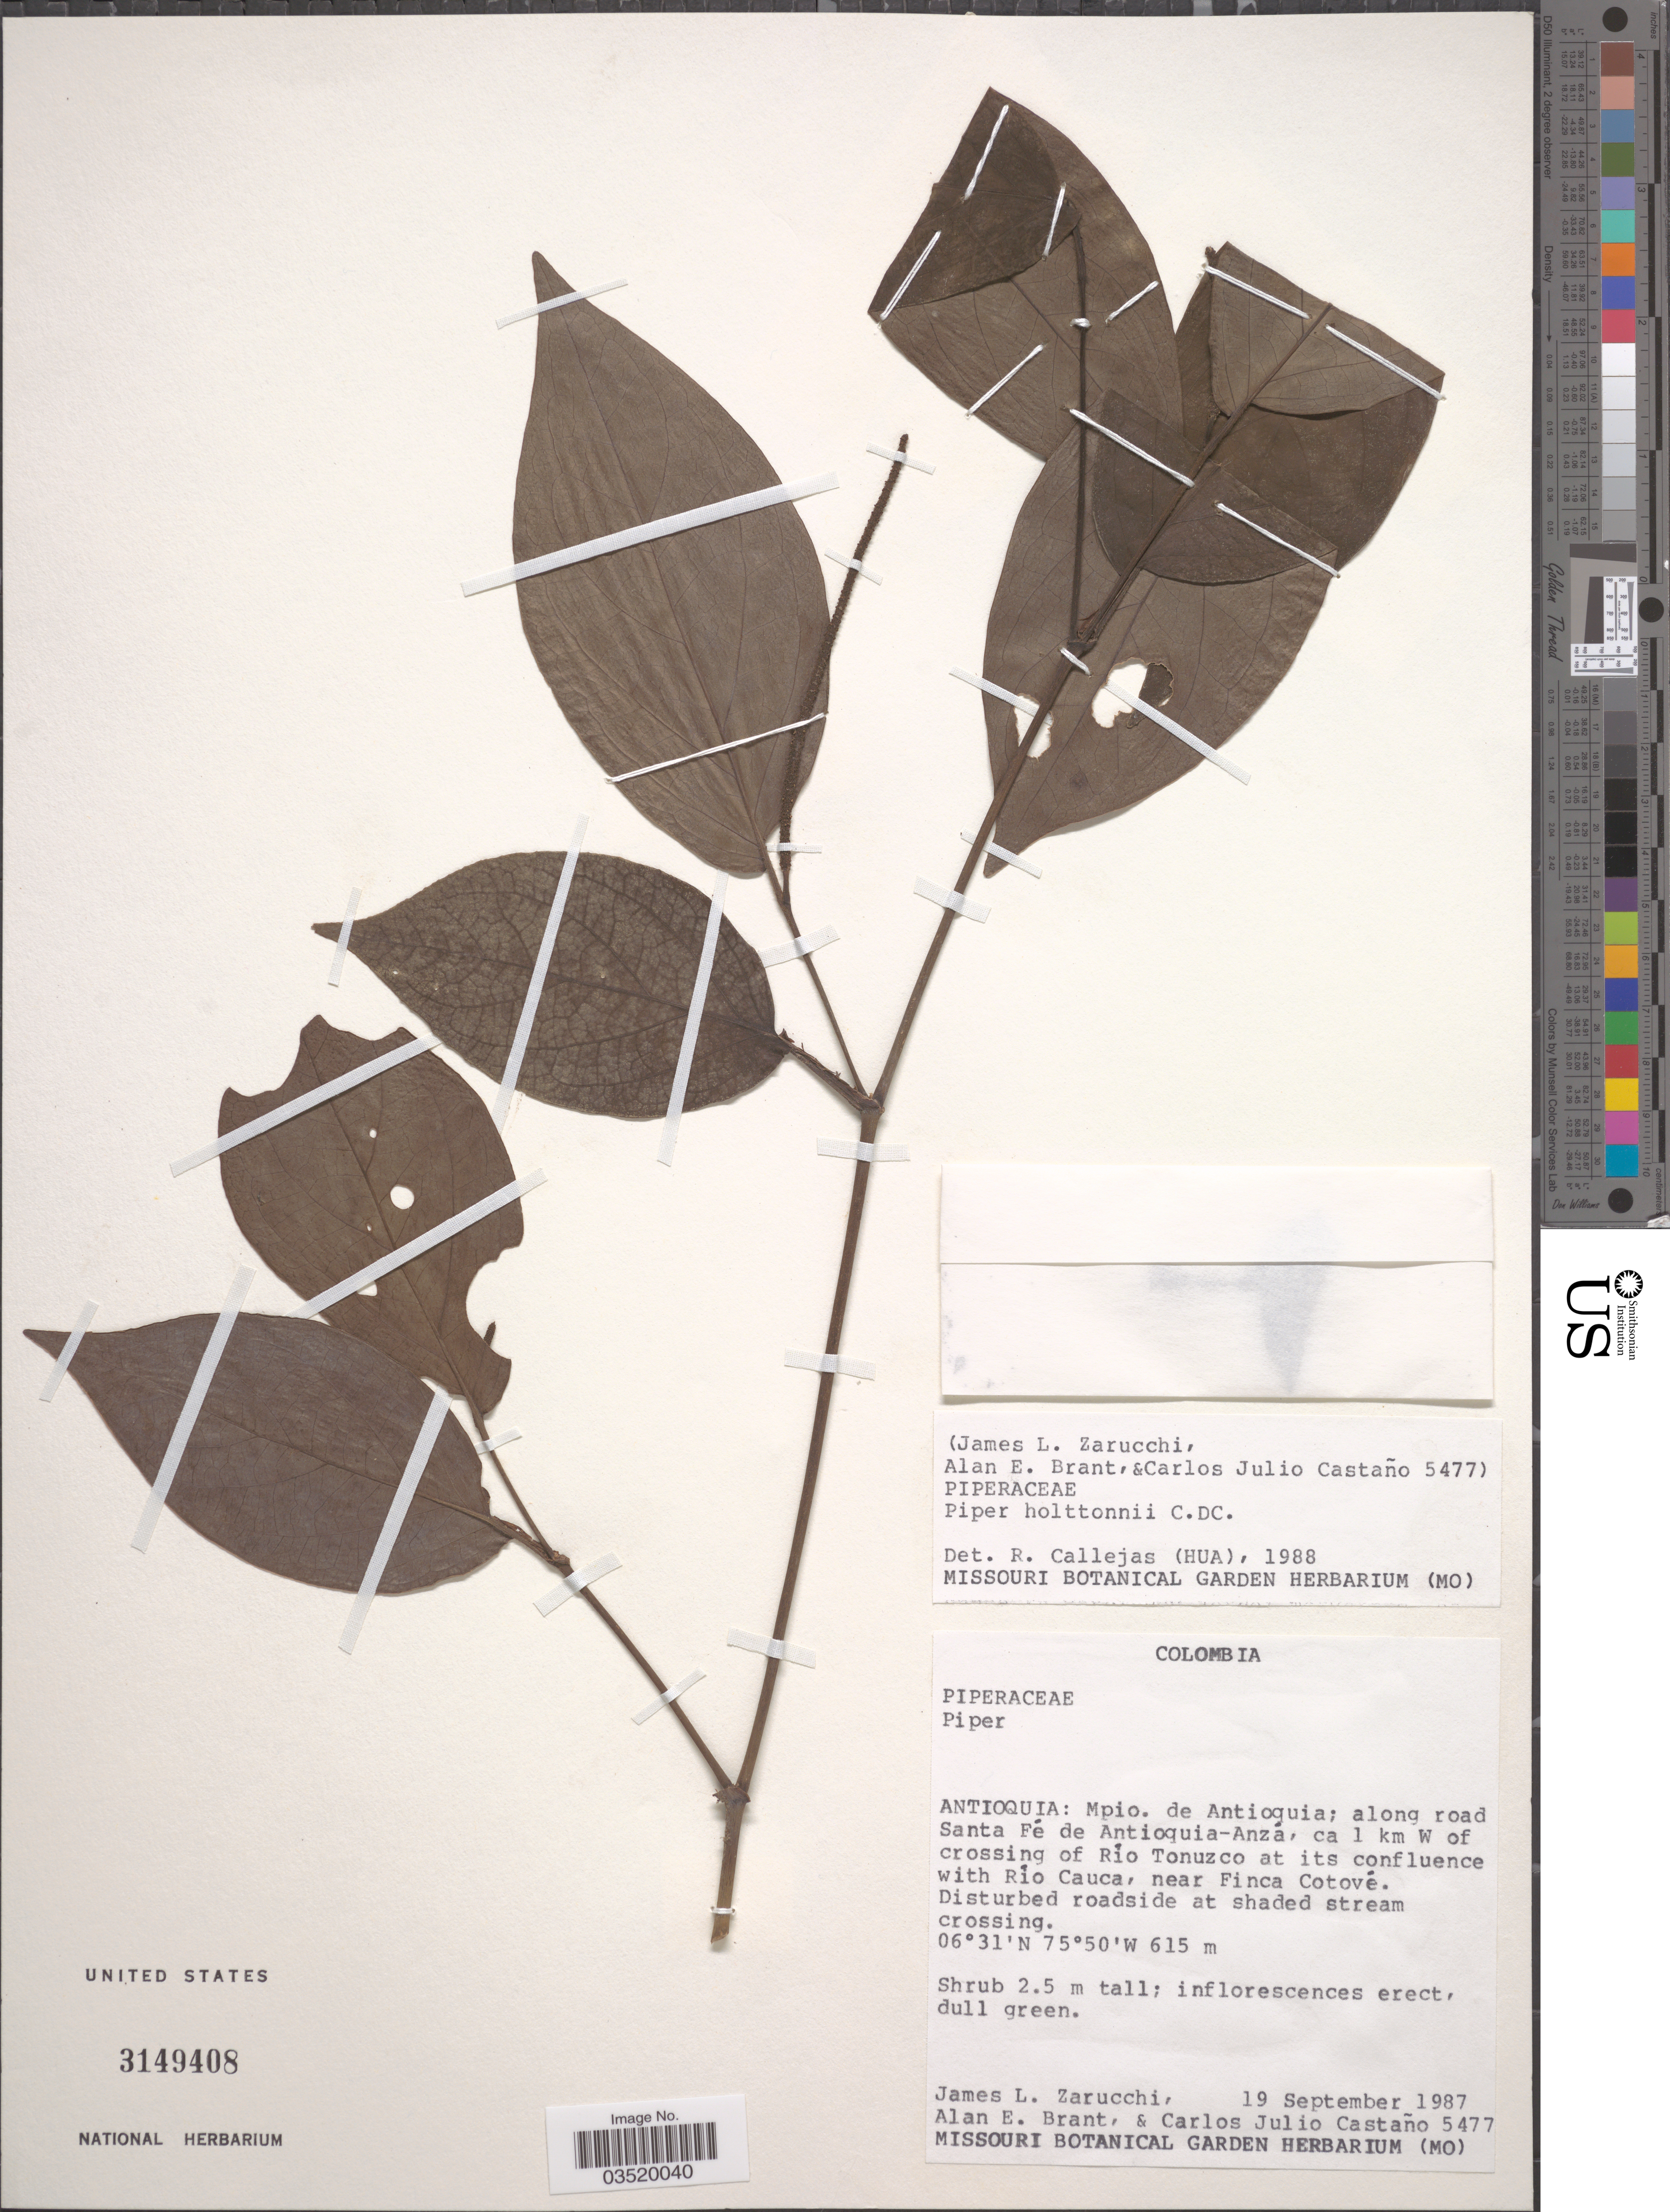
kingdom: Plantae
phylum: Tracheophyta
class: Magnoliopsida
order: Piperales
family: Piperaceae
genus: Piper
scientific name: Piper holtonii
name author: Trel.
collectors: J. L. Zarucchi, A. Brant & C. Castano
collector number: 5477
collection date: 1987-09-19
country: Colombia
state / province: Antioquia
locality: Mpio. de Antioquia; along road Santa Fé de Antioquia-Anzá, ca 1 km W of crossing of Río Tonuzco at its confluence with Río Cauca, near Finca Cotové. Disturbed roadside at shaded stream crossing.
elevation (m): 615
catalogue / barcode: US 3149408